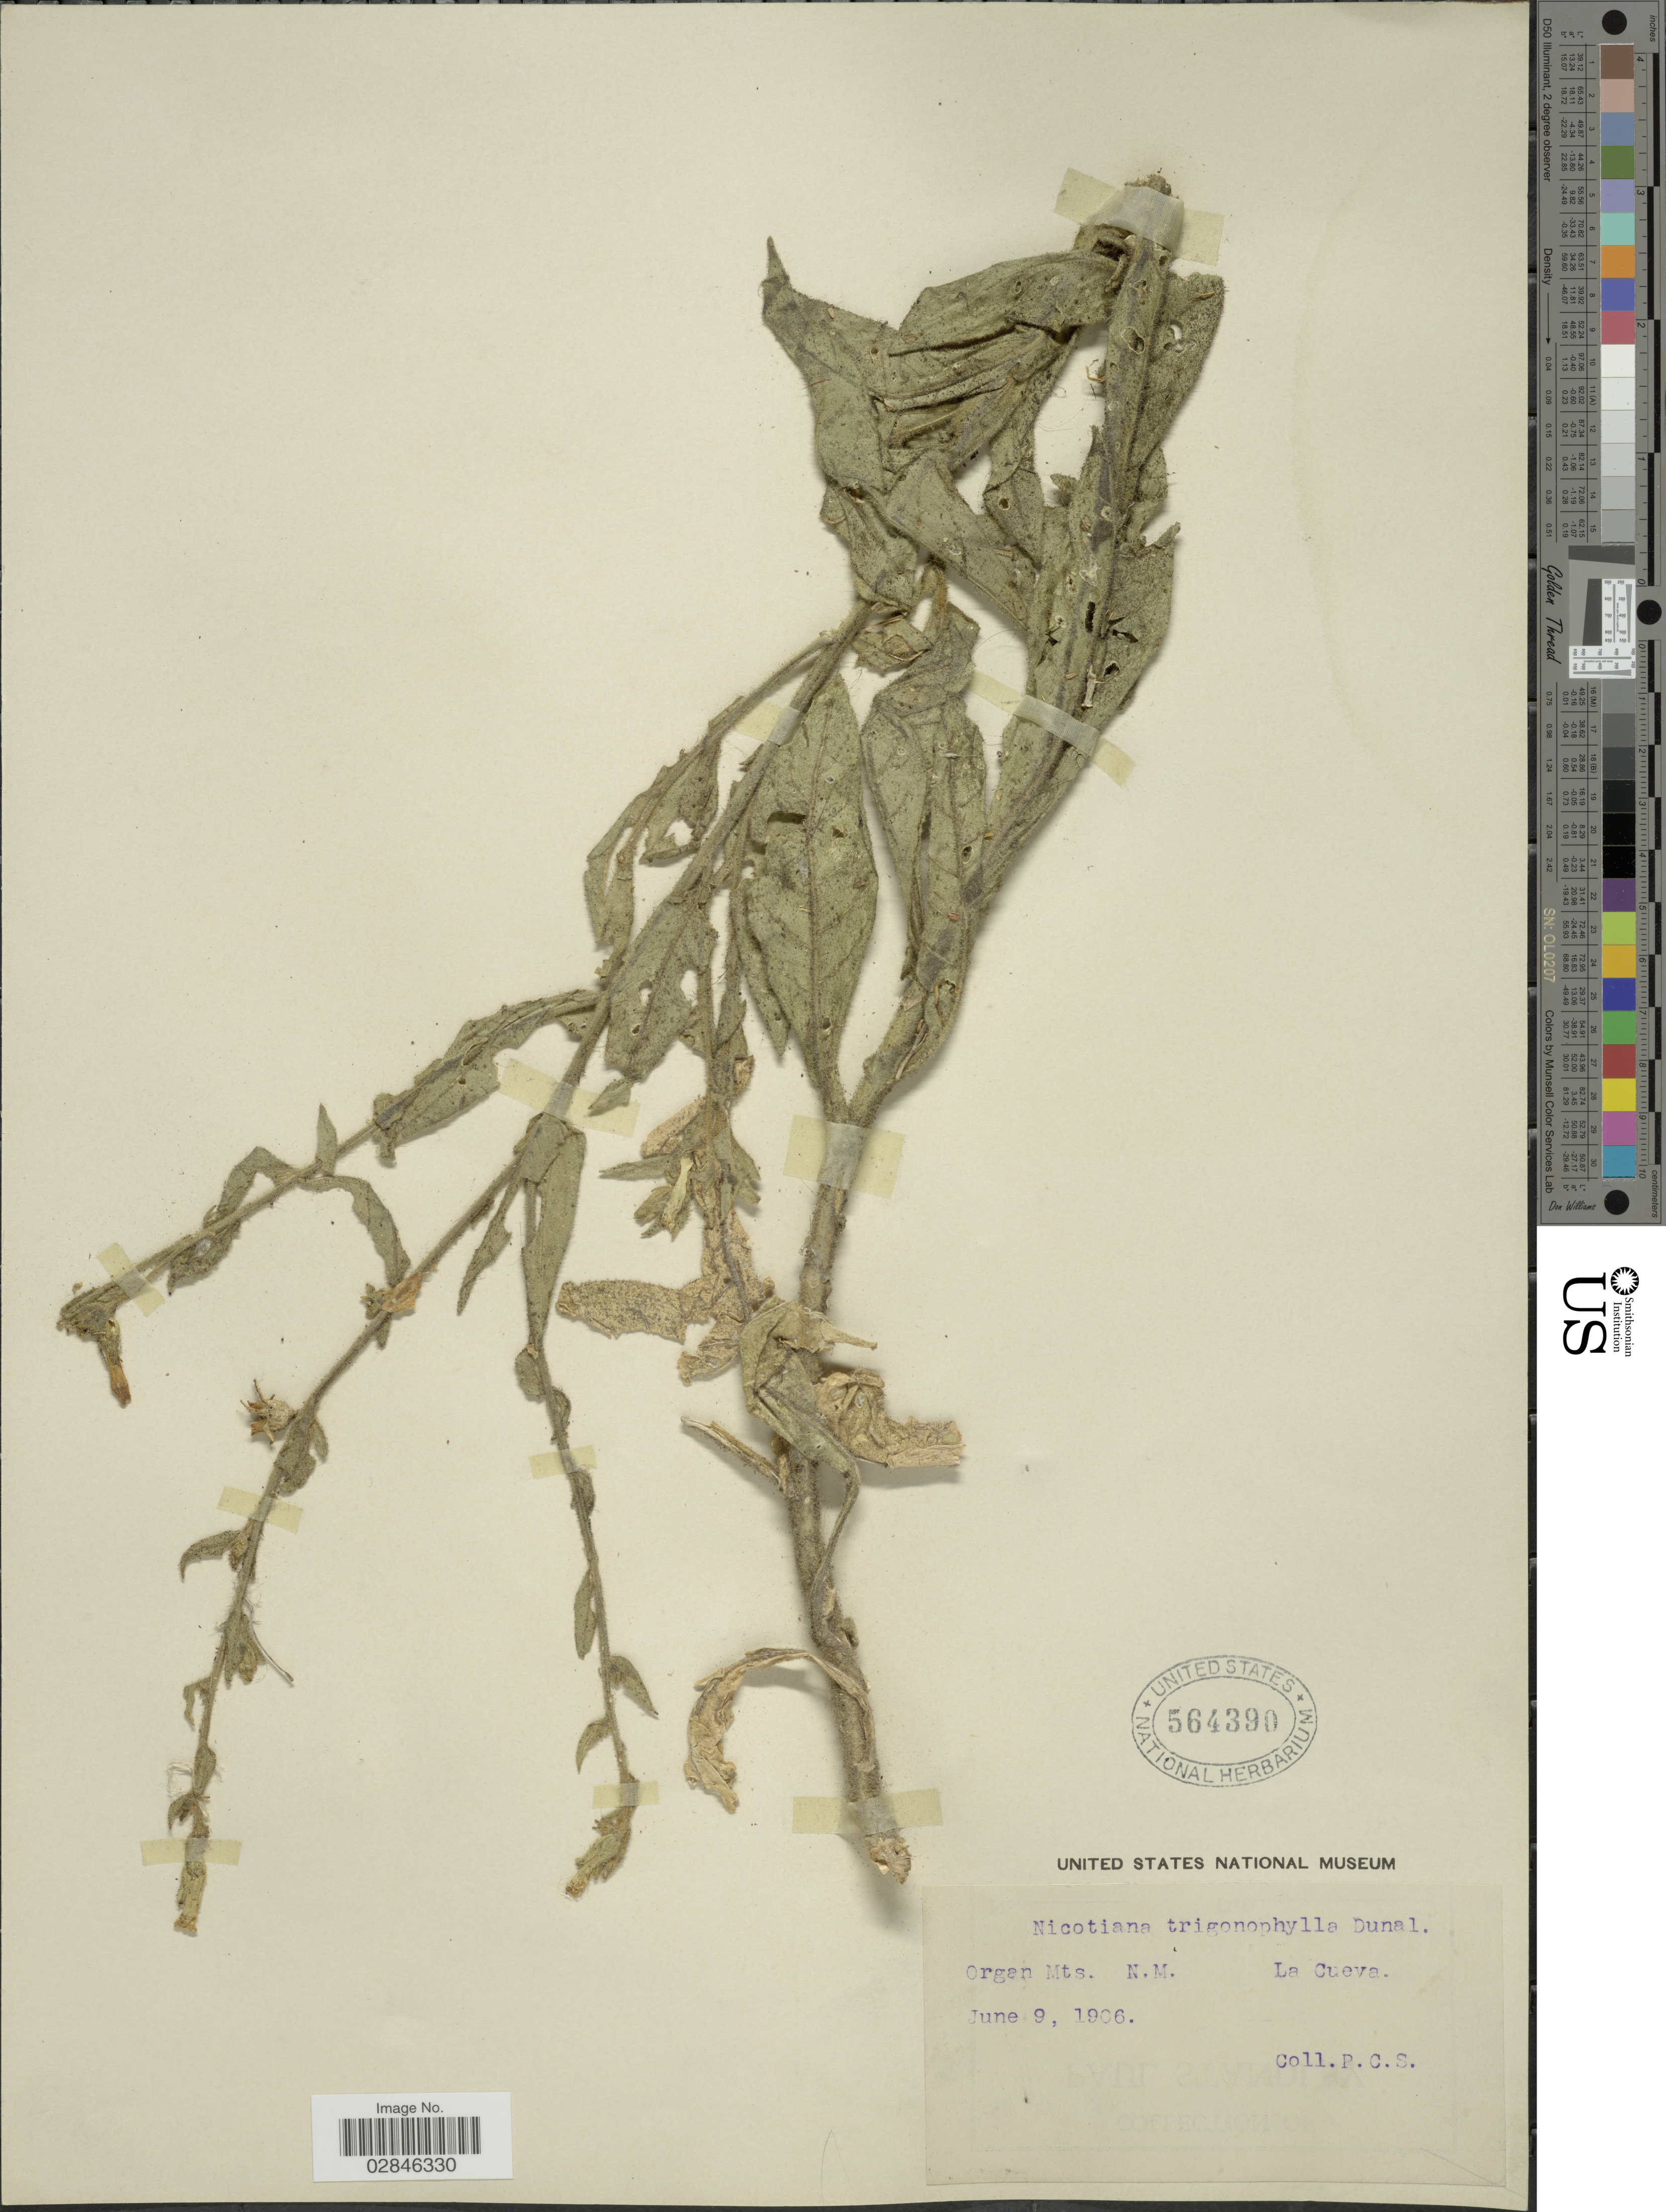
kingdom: Plantae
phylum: Tracheophyta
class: Magnoliopsida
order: Solanales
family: Solanaceae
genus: Nicotiana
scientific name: Nicotiana trigonophylla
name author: Dunal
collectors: P. C. S.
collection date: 1906-06-09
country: United States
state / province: New Mexico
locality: Organ Mts. N. M. La Cueva.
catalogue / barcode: US 564390